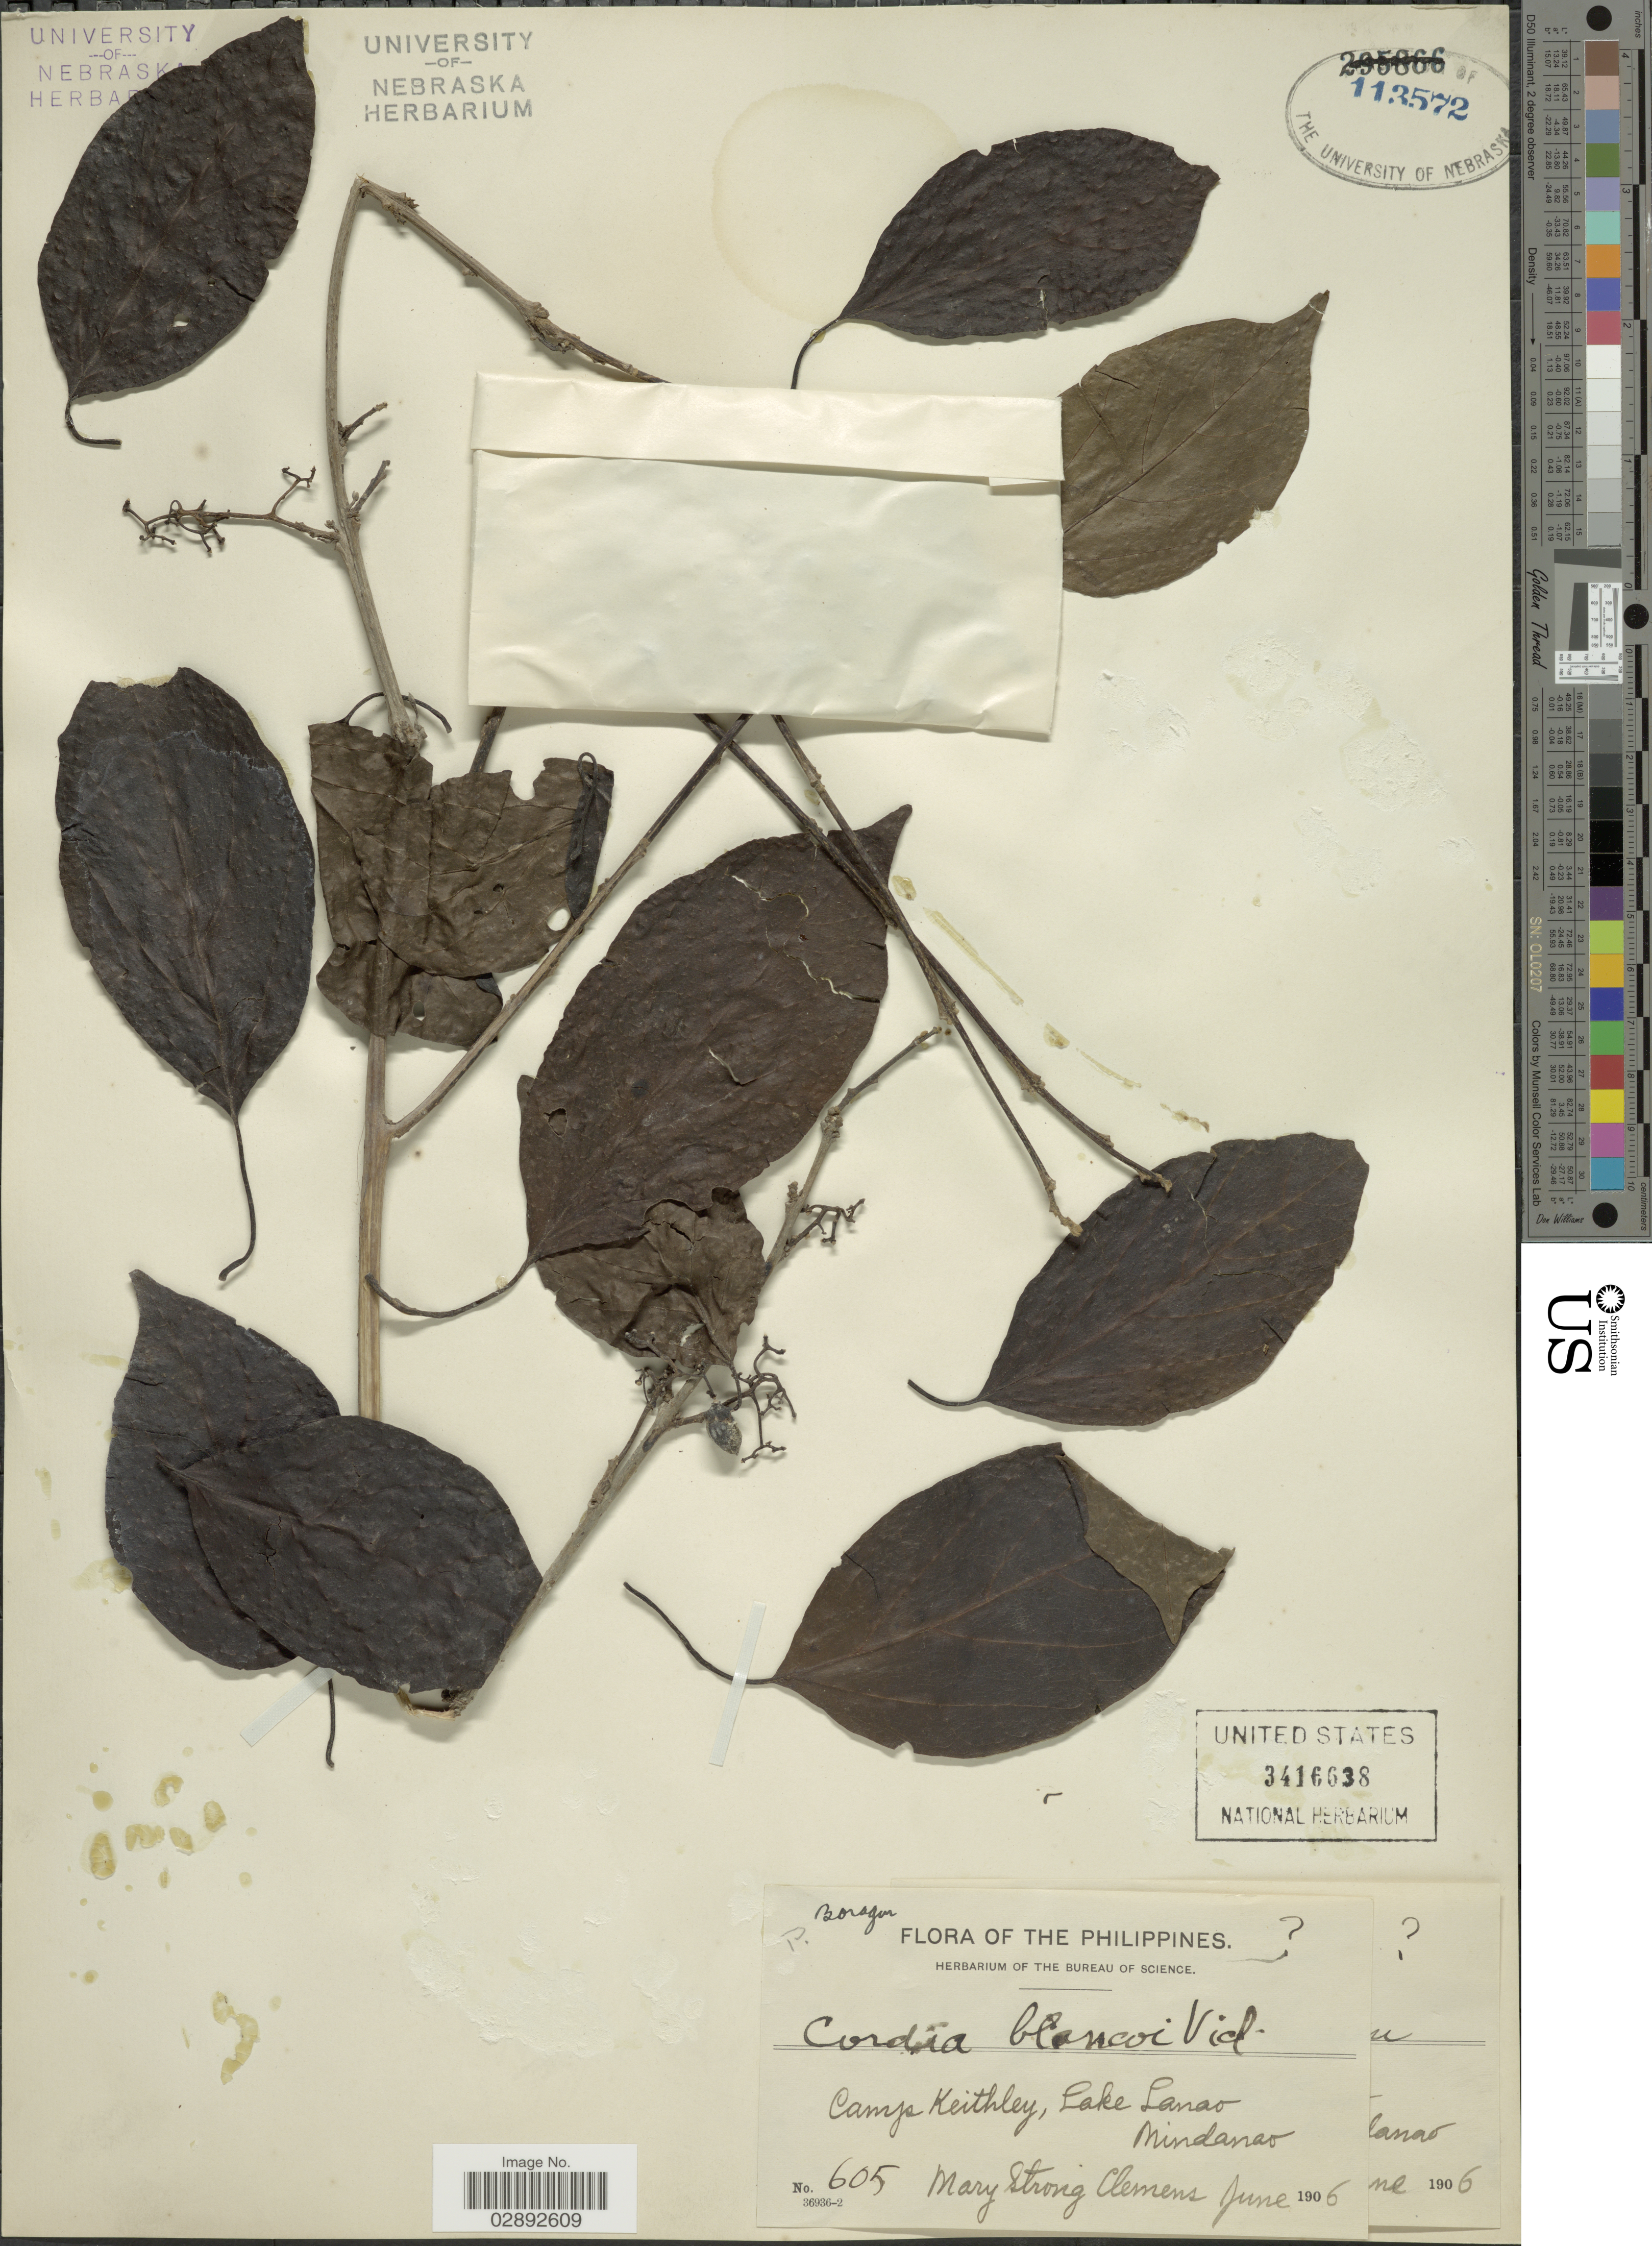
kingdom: Plantae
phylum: Tracheophyta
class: Magnoliopsida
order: Boraginales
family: Cordiaceae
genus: Cordia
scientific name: Cordia dichotoma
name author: G. Forst.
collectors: M. S. Clemens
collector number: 605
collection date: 1906-06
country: Philippines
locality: Camp Keithley, Lake Lanao. Mindanao.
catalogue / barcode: US 3416638